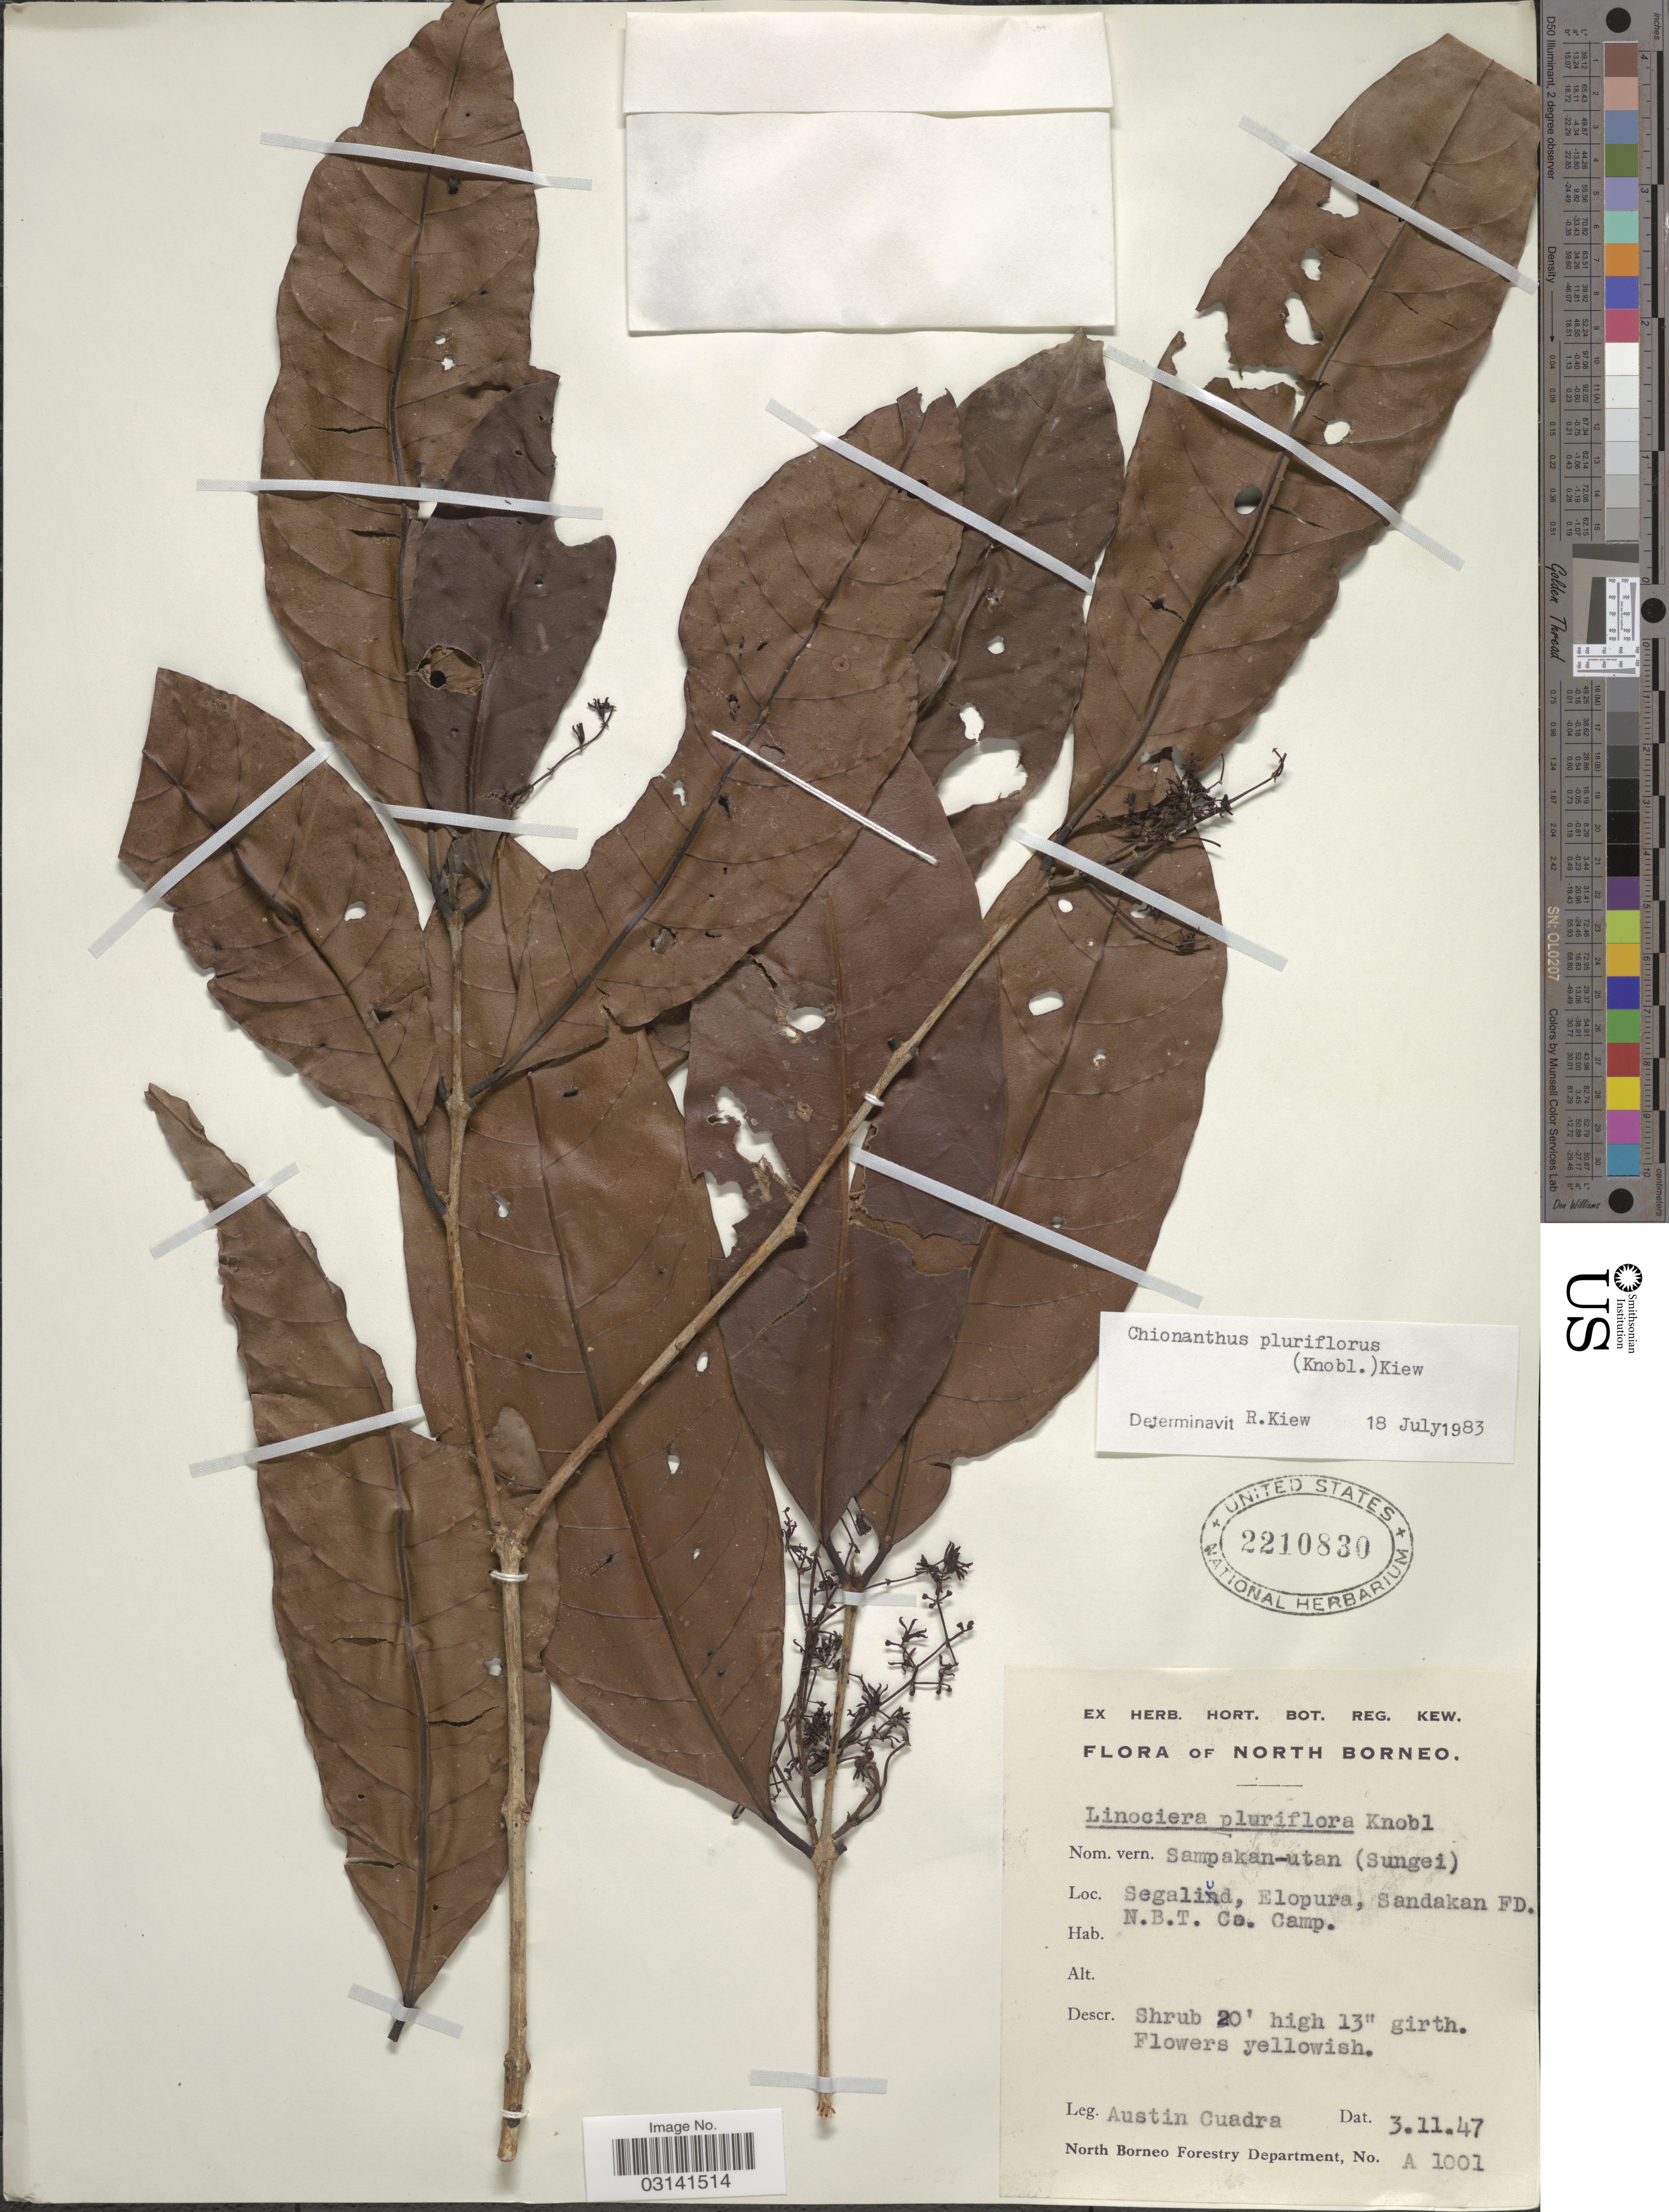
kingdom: Plantae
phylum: Tracheophyta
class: Magnoliopsida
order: Lamiales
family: Oleaceae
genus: Chionanthus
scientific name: Chionanthus pluriflorus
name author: (Knobl.) Kiew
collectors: A. Cuadra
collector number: A 1001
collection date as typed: Transcribed d/m/y: 3/11/47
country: Malaysia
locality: North Borneo. Segaliud, Elopura, Sandakan FD. N.B.T. Co. Camp.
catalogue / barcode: US 2210830